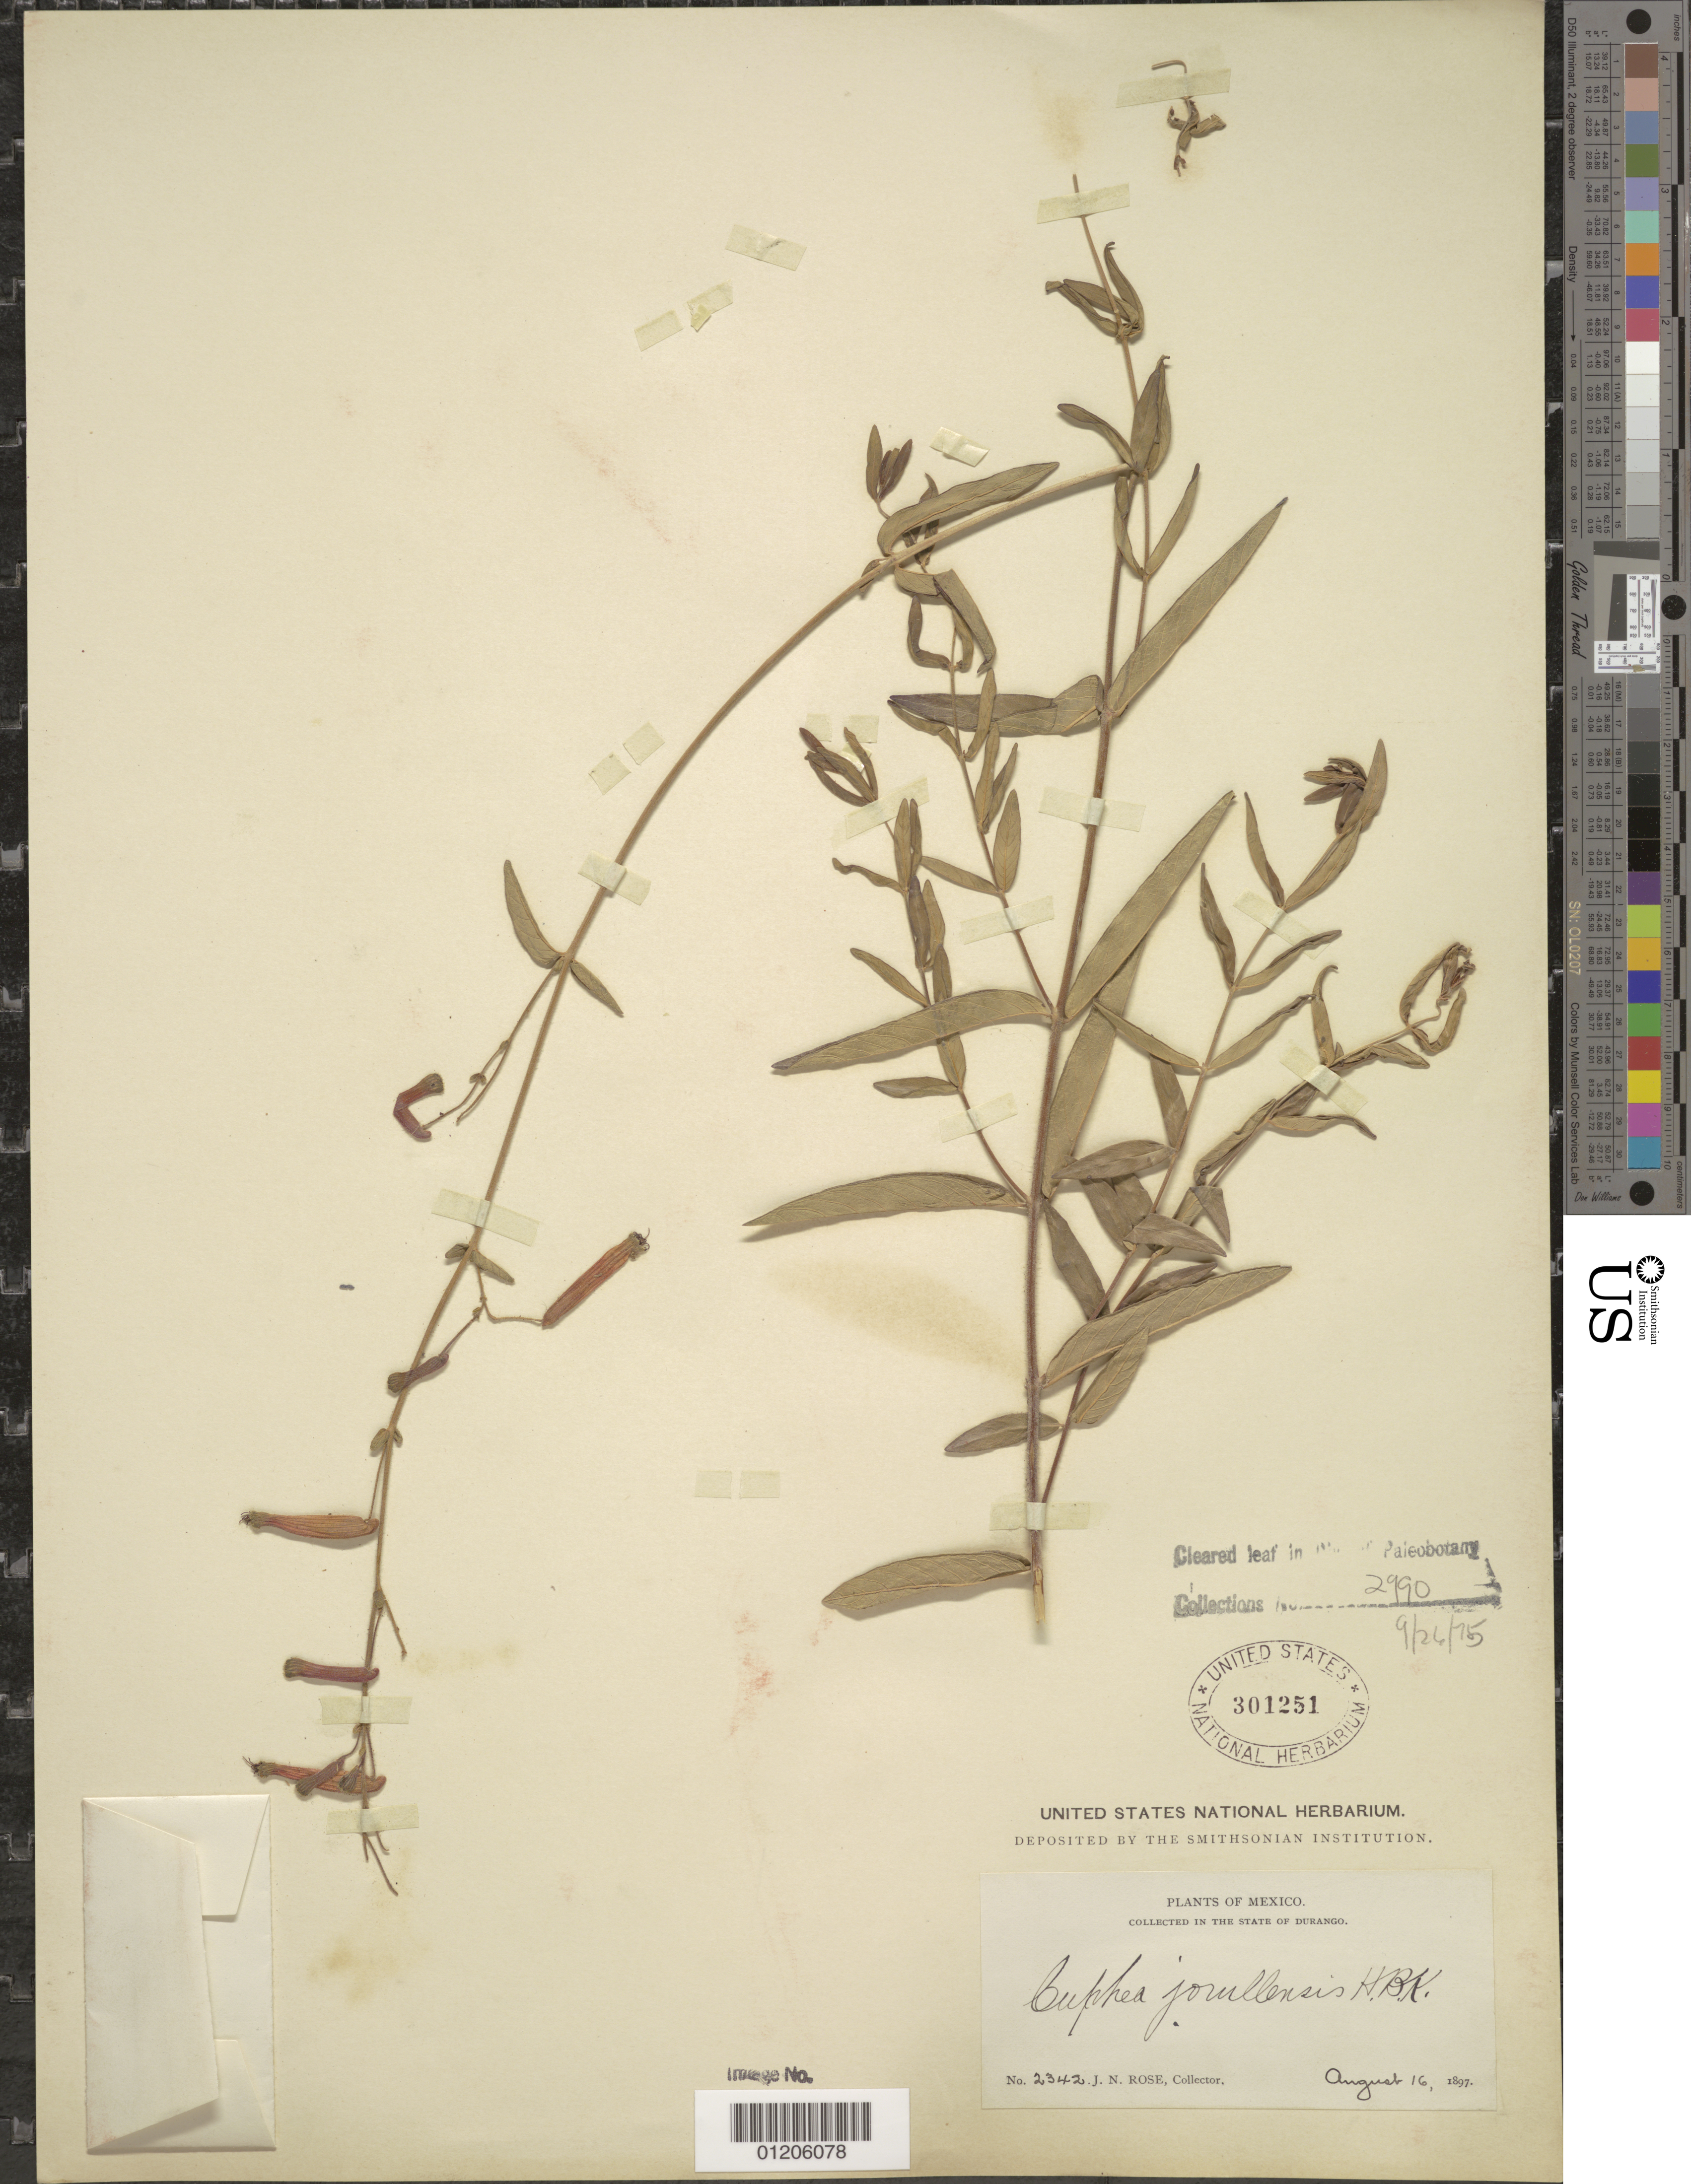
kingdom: Plantae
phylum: Tracheophyta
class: Magnoliopsida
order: Myrtales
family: Lythraceae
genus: Cuphea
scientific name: Cuphea jorullensis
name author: Kunth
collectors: J. N. Rose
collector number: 2342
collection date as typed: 16 Aug 1897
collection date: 1897-08-16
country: Mexico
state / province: Durango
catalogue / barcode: US 301251